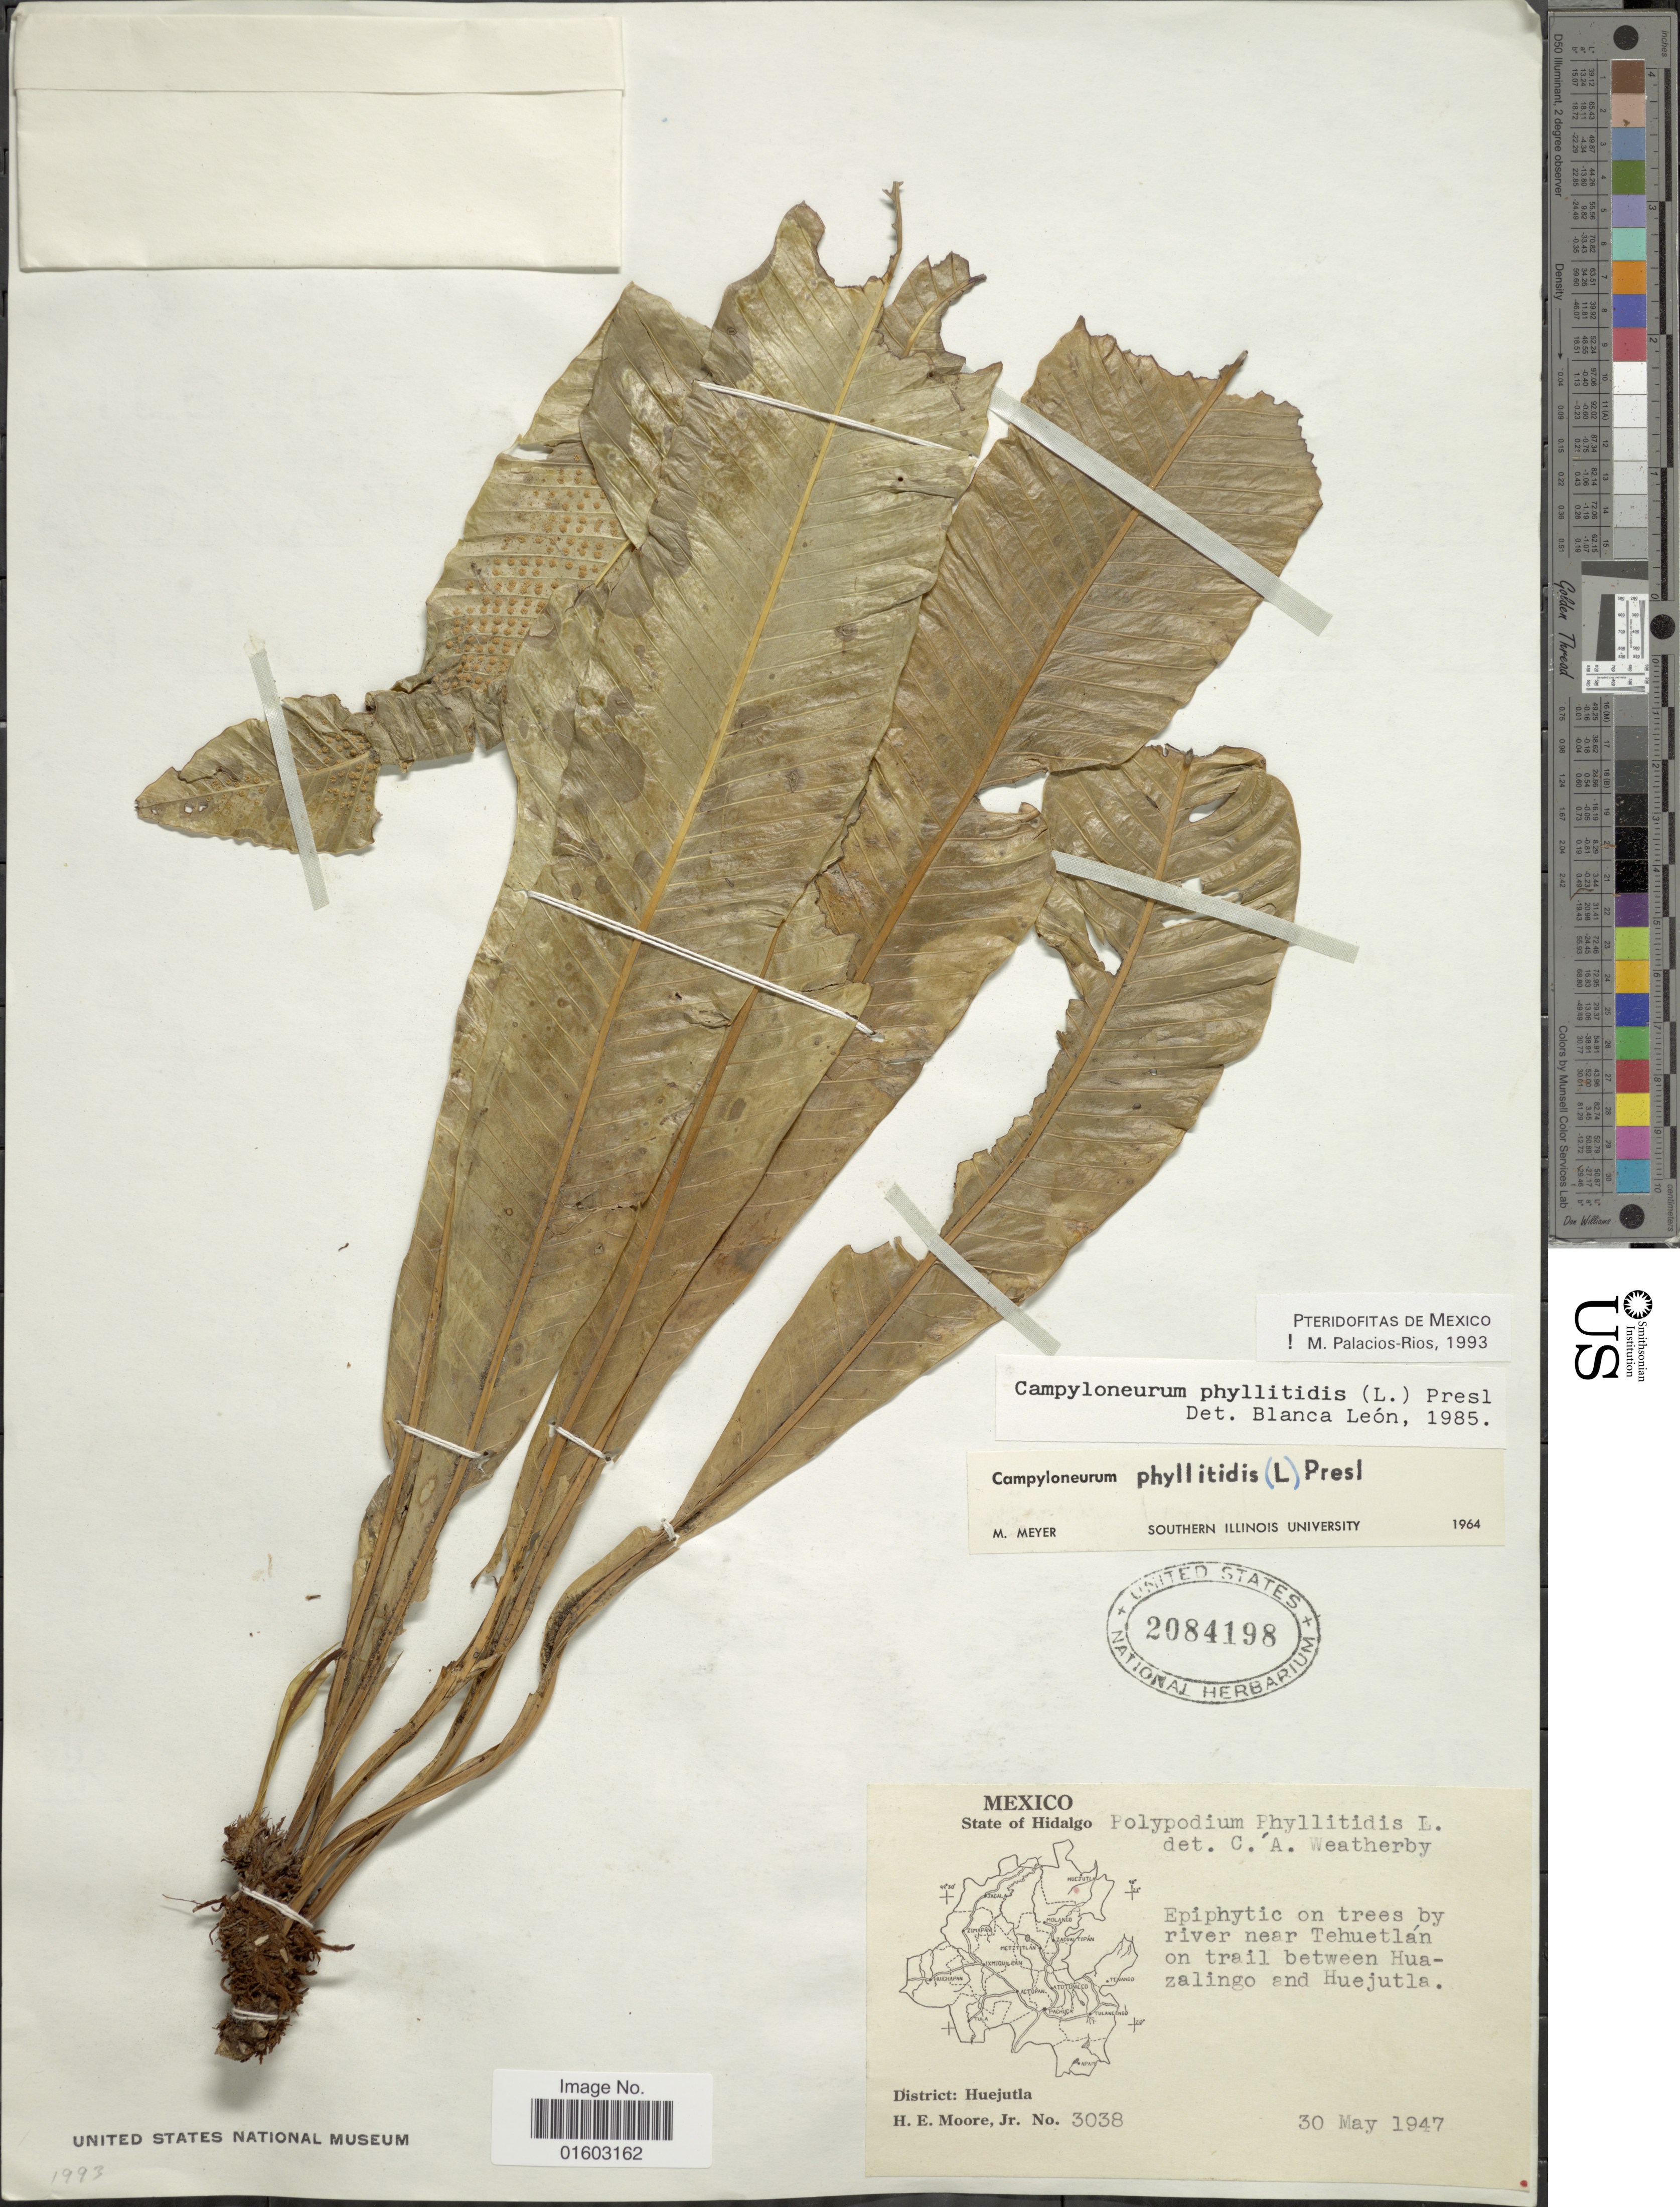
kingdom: Plantae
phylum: Tracheophyta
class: Polypodiopsida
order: Polypodiales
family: Polypodiaceae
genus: Campyloneurum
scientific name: Campyloneurum phyllitidis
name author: (L.) C. Presl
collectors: H. Moore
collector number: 3038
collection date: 1947-05-30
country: Mexico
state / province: Hidalgo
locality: State of Hidalgo. River near Tehuetlan on trail between Huazalingol and Huejutla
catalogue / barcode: US 2084198